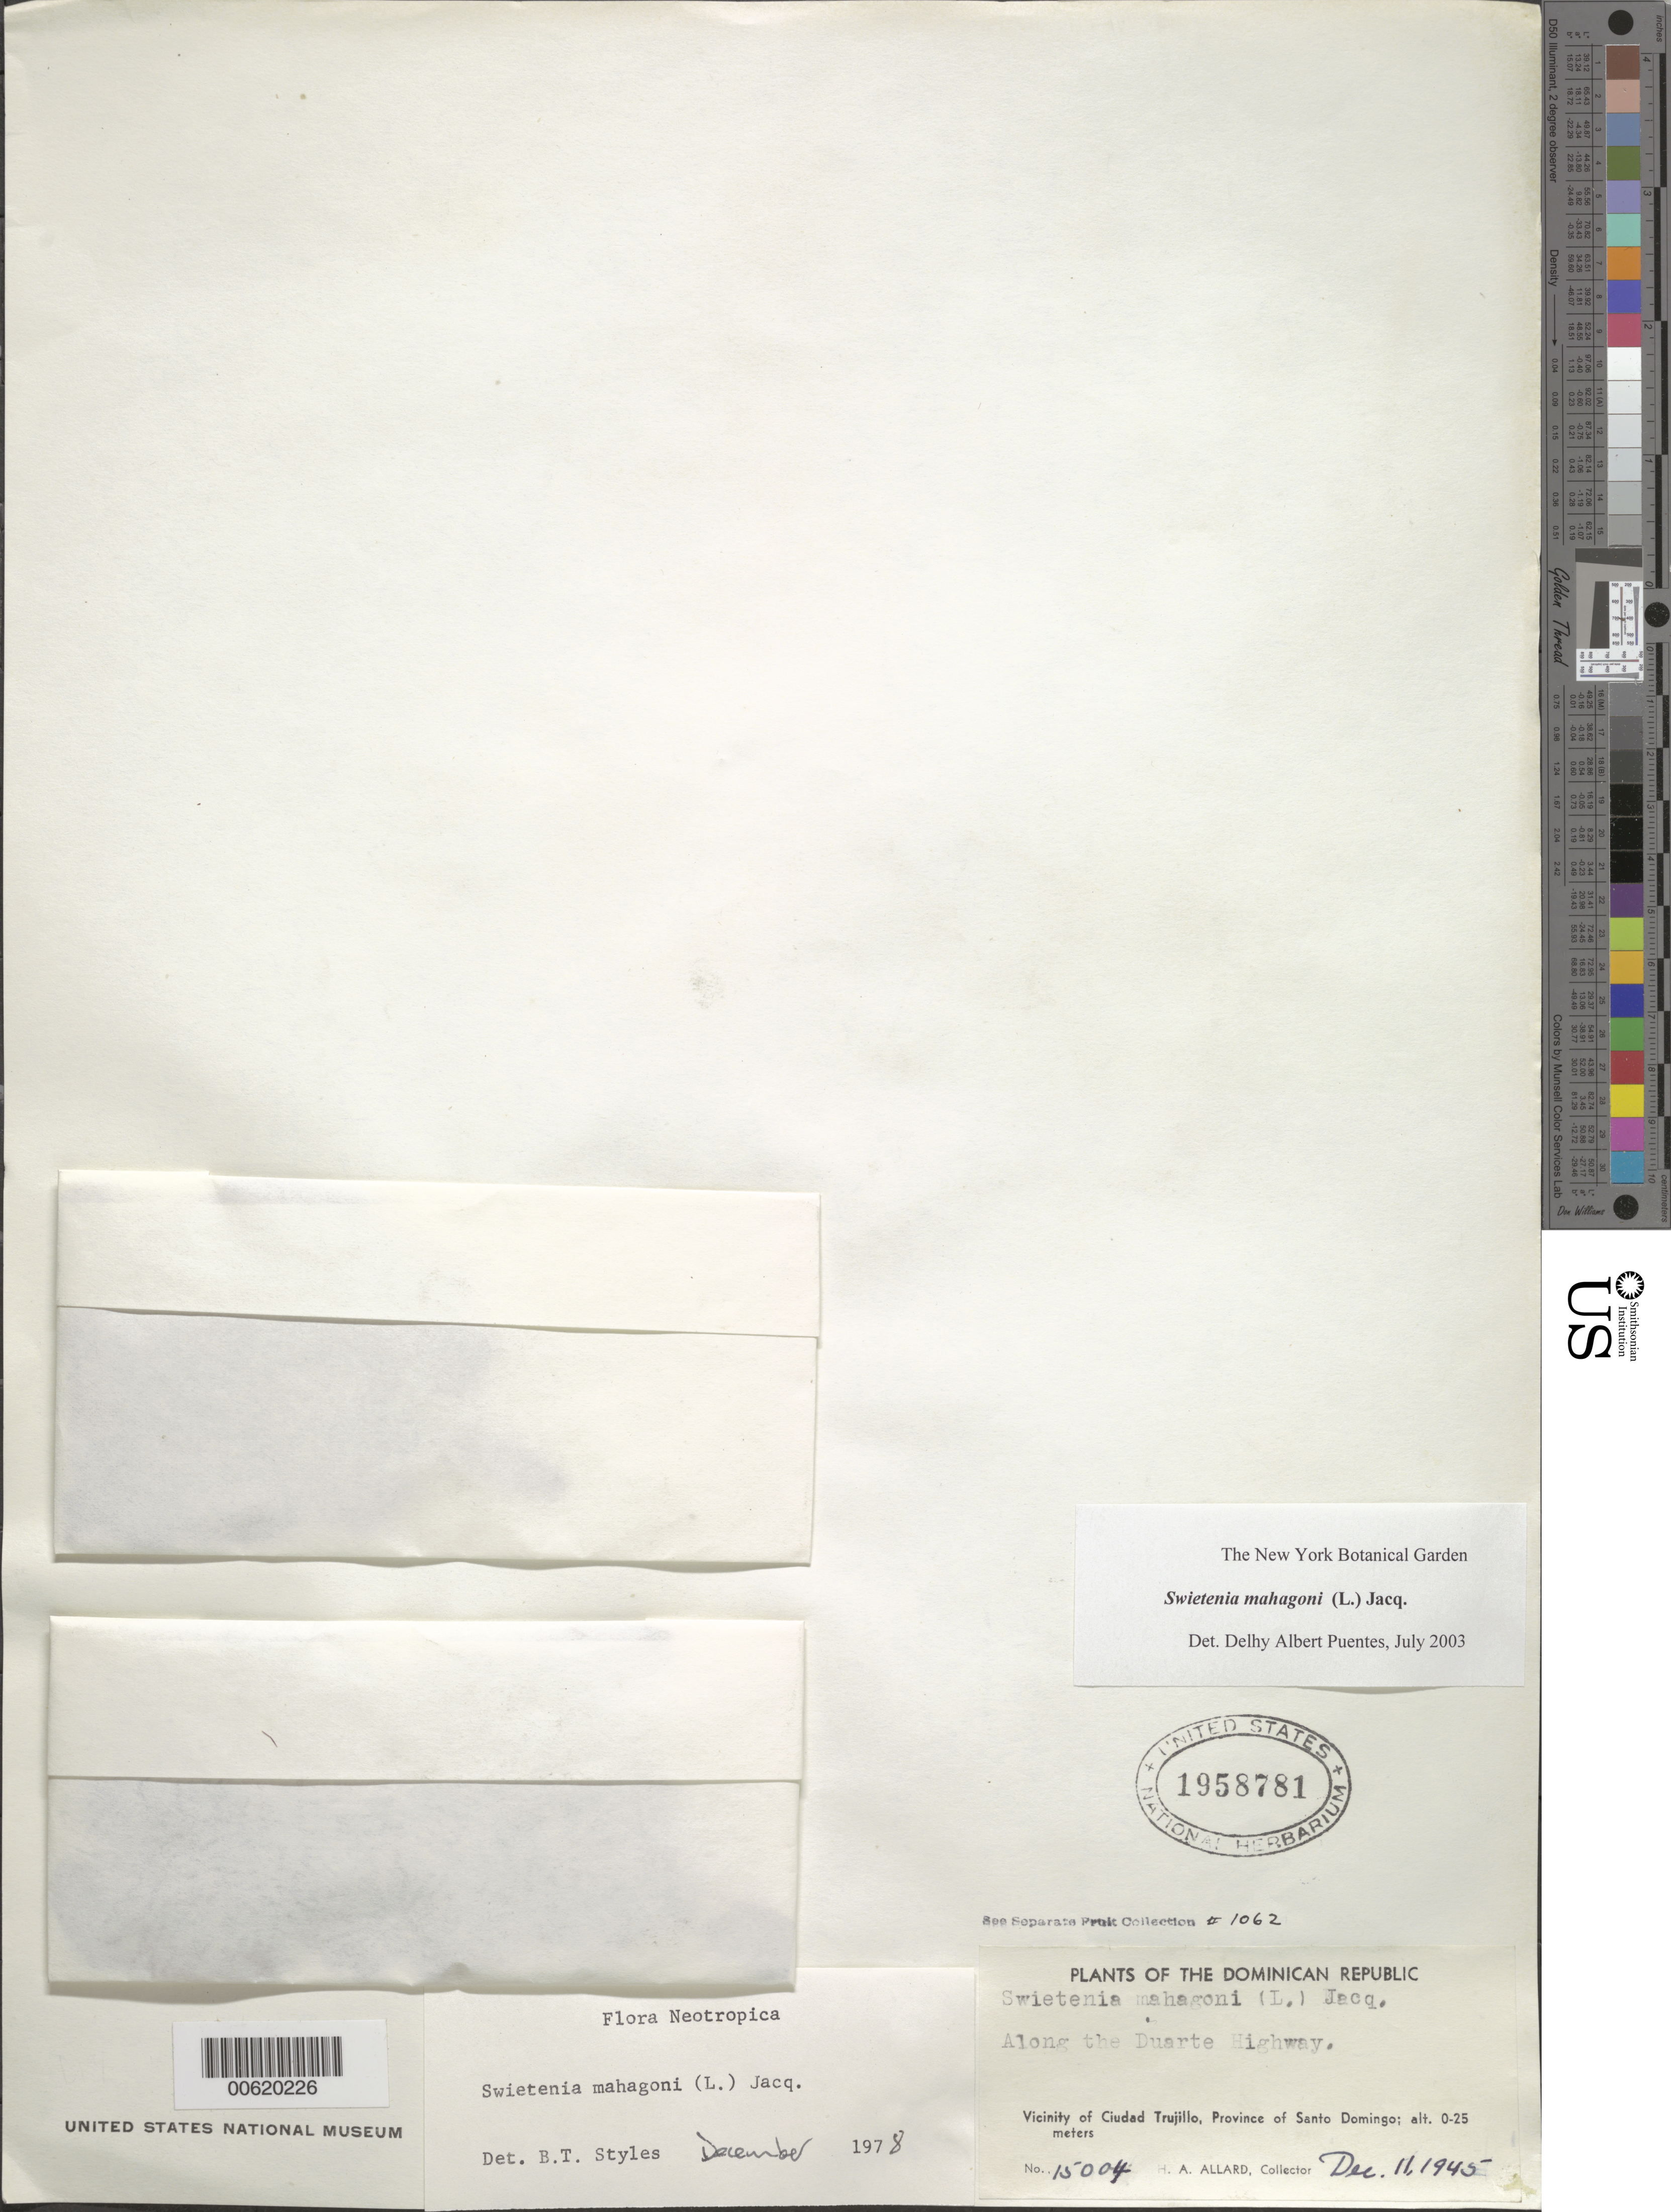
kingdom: Plantae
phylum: Tracheophyta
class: Magnoliopsida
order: Sapindales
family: Meliaceae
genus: Swietenia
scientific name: Swietenia mahagoni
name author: (L.) Jacq.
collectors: H. A. Allard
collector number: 15004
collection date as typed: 11 Dec 1945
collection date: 1945-12-11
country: Dominican Republic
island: Hispaniola Island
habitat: along the highway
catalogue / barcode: US 1958781